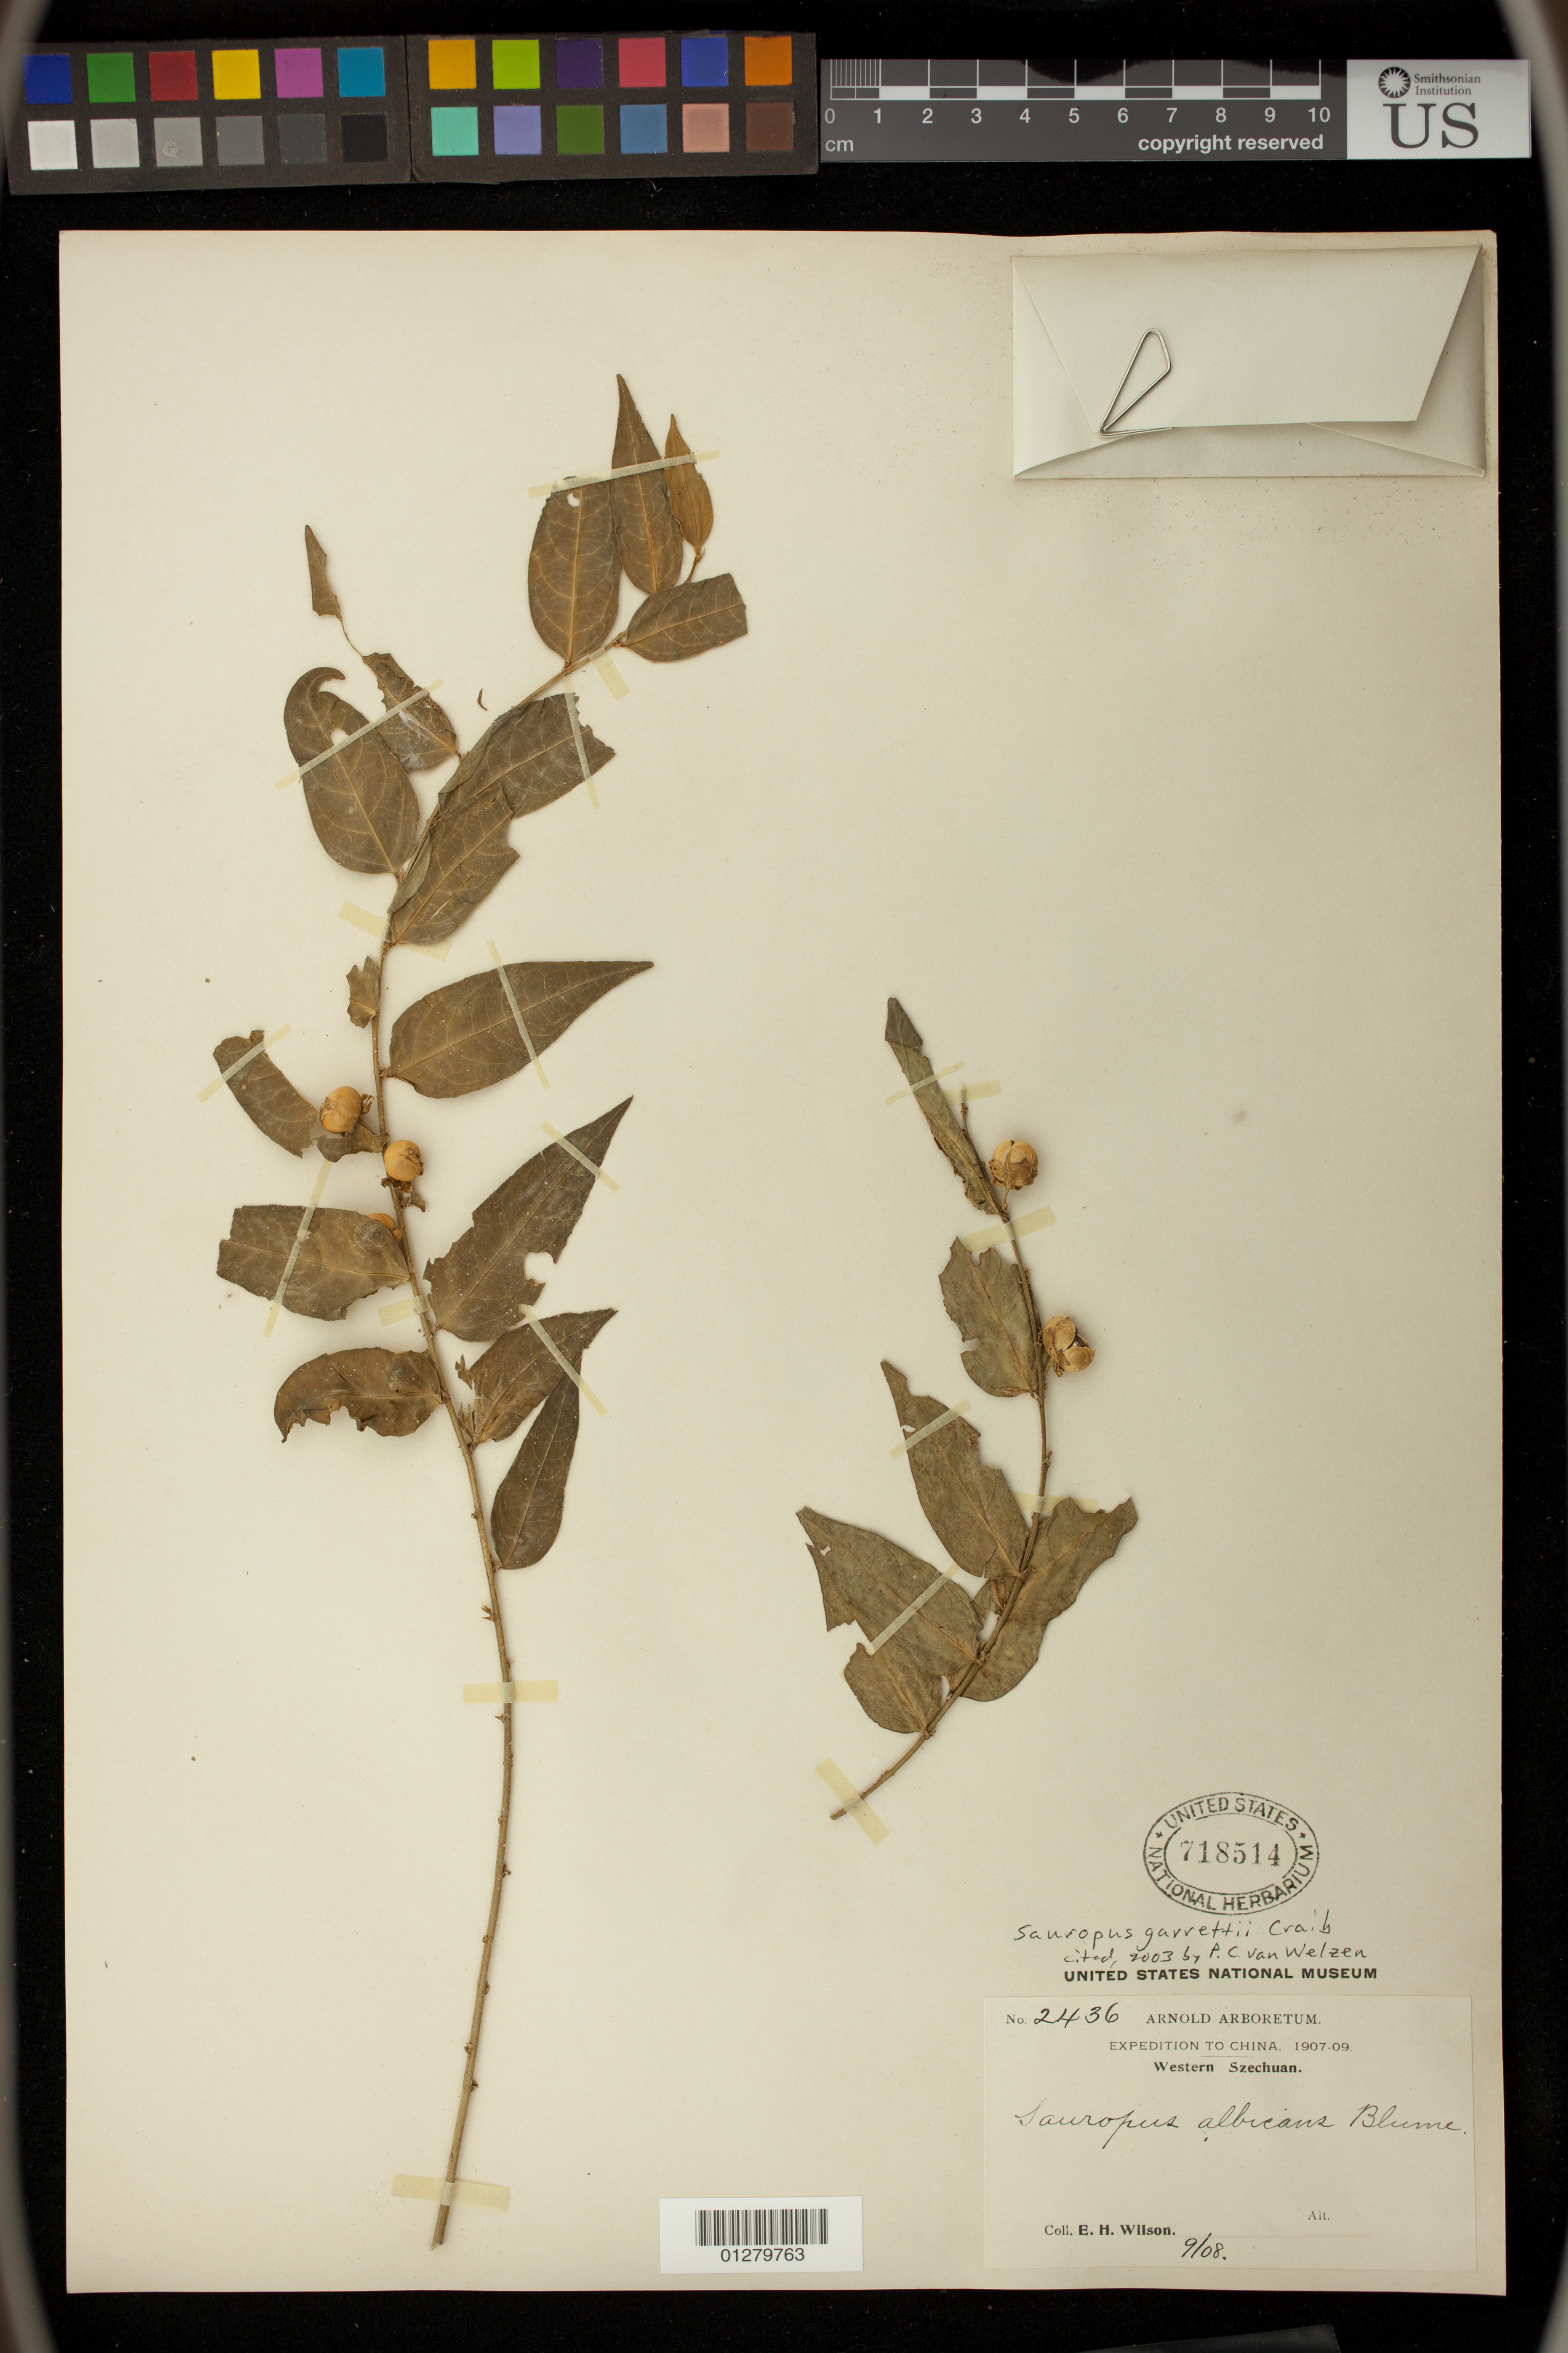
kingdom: Plantae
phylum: Tracheophyta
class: Magnoliopsida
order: Malpighiales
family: Phyllanthaceae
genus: Sauropus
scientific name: Sauropus garrettii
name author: Craib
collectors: E. Wilson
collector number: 2436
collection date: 1908-08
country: China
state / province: Sichuan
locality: Western Sichuan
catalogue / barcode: US 718514